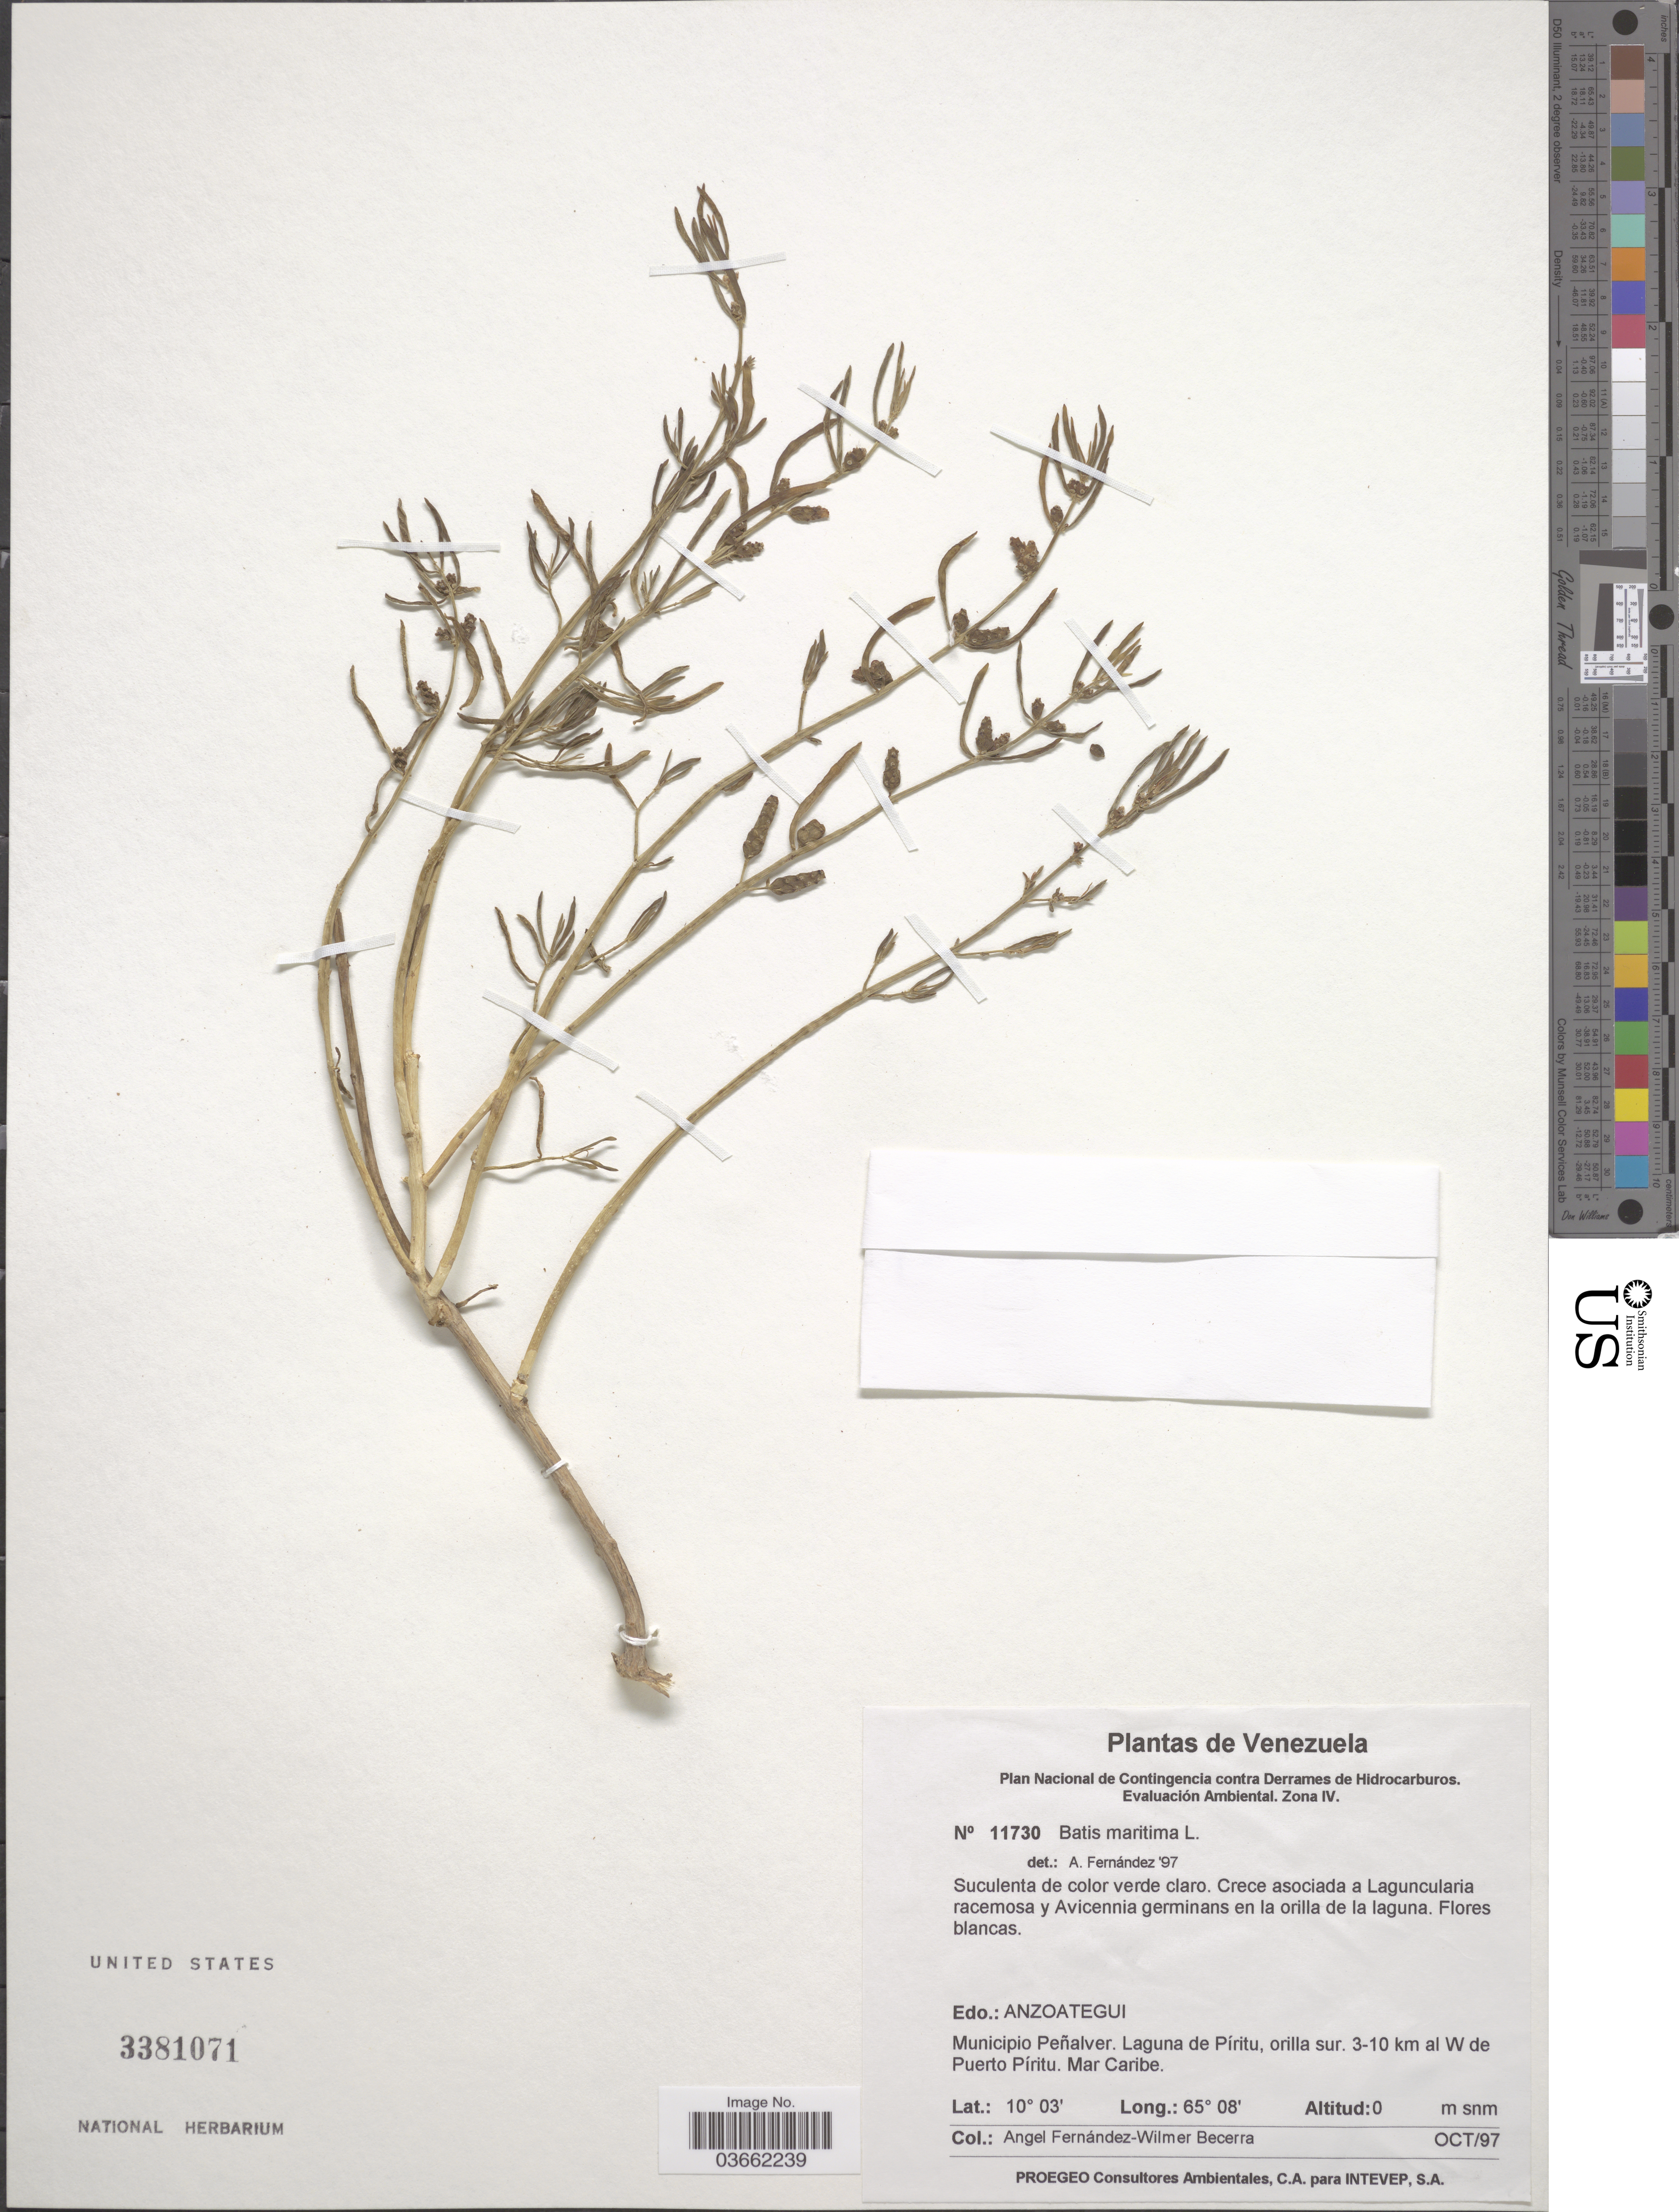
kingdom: Plantae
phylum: Tracheophyta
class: Magnoliopsida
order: Brassicales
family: Bataceae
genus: Batis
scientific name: Batis maritima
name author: L.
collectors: Á. Fernández & W. Becerra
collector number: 11730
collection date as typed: Transcribed d/m/y: /10/97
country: Venezuela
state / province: Anzoategui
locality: Municipio Peñalver. Laguna de Píritu, orilla sur. 3-10 km al W de Puerto Píritu. Mar Caribe.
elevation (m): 0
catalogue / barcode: US 3381071